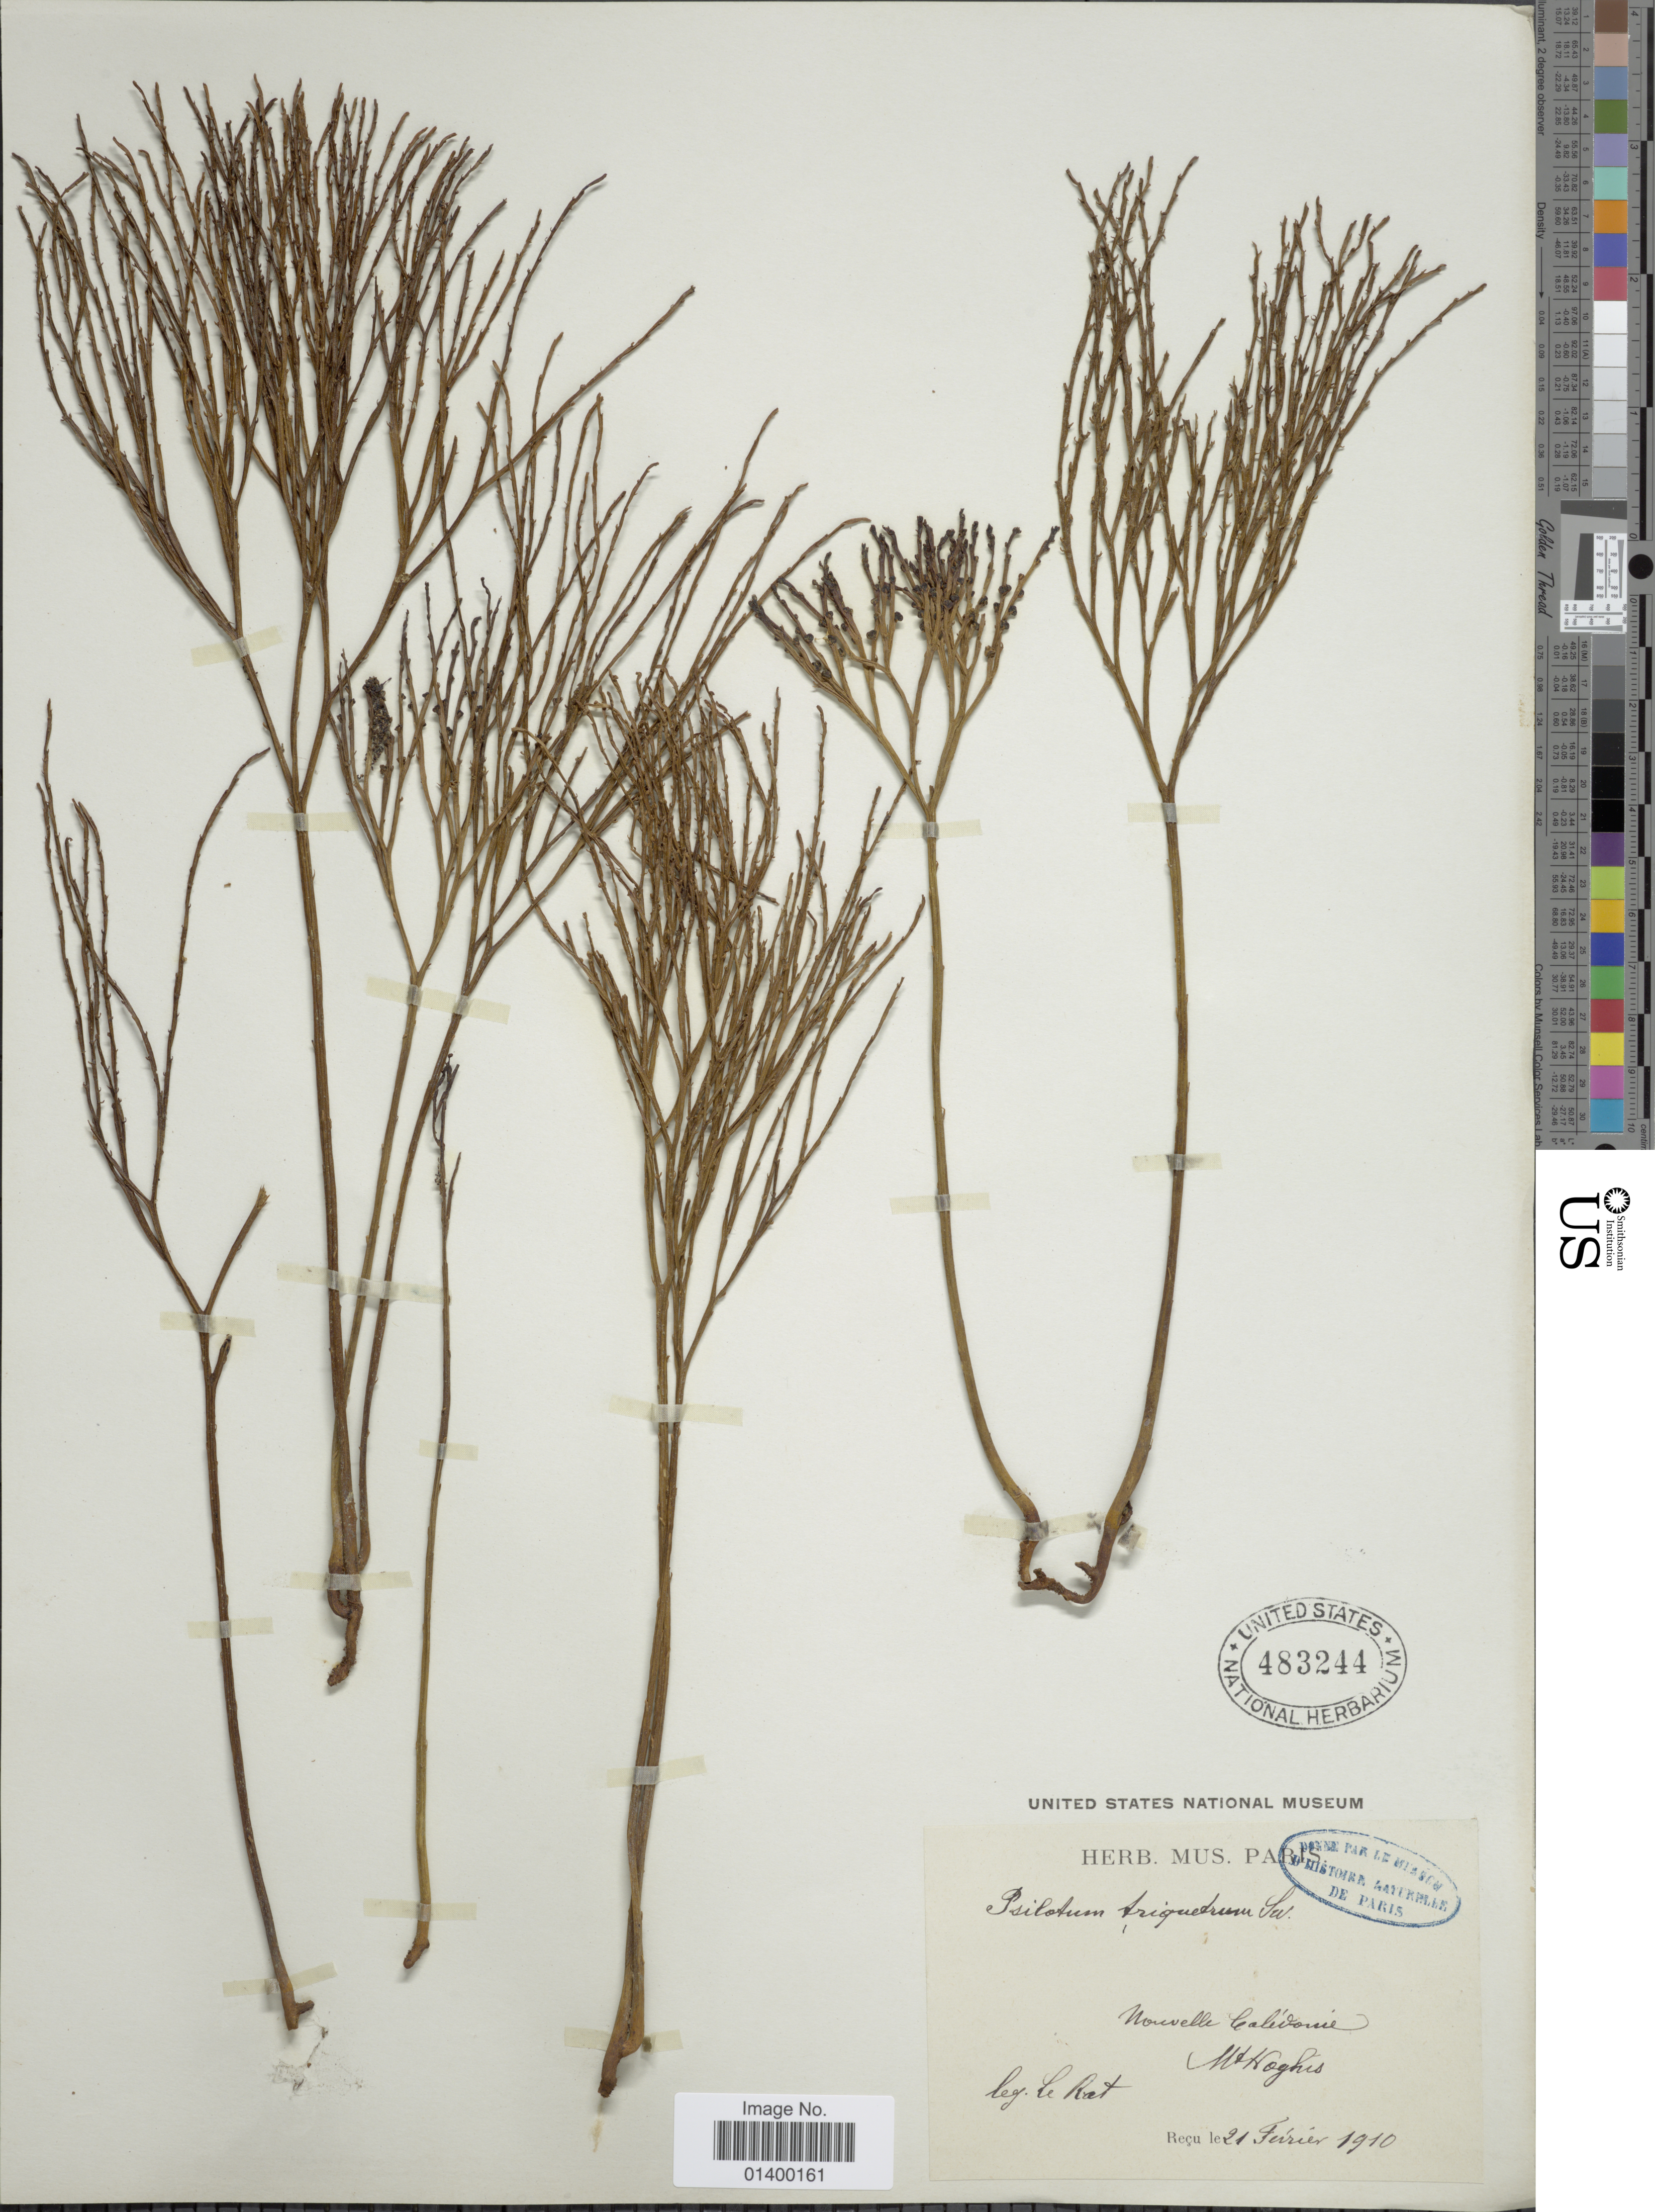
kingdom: Plantae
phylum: Tracheophyta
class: Polypodiopsida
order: Psilotales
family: Psilotaceae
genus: Psilotum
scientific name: Psilotum nudum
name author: (L.) P. Beauv.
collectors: -. Le Rat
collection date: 1910-02-21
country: New Caledonia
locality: Mt. Koghi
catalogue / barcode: US 483244